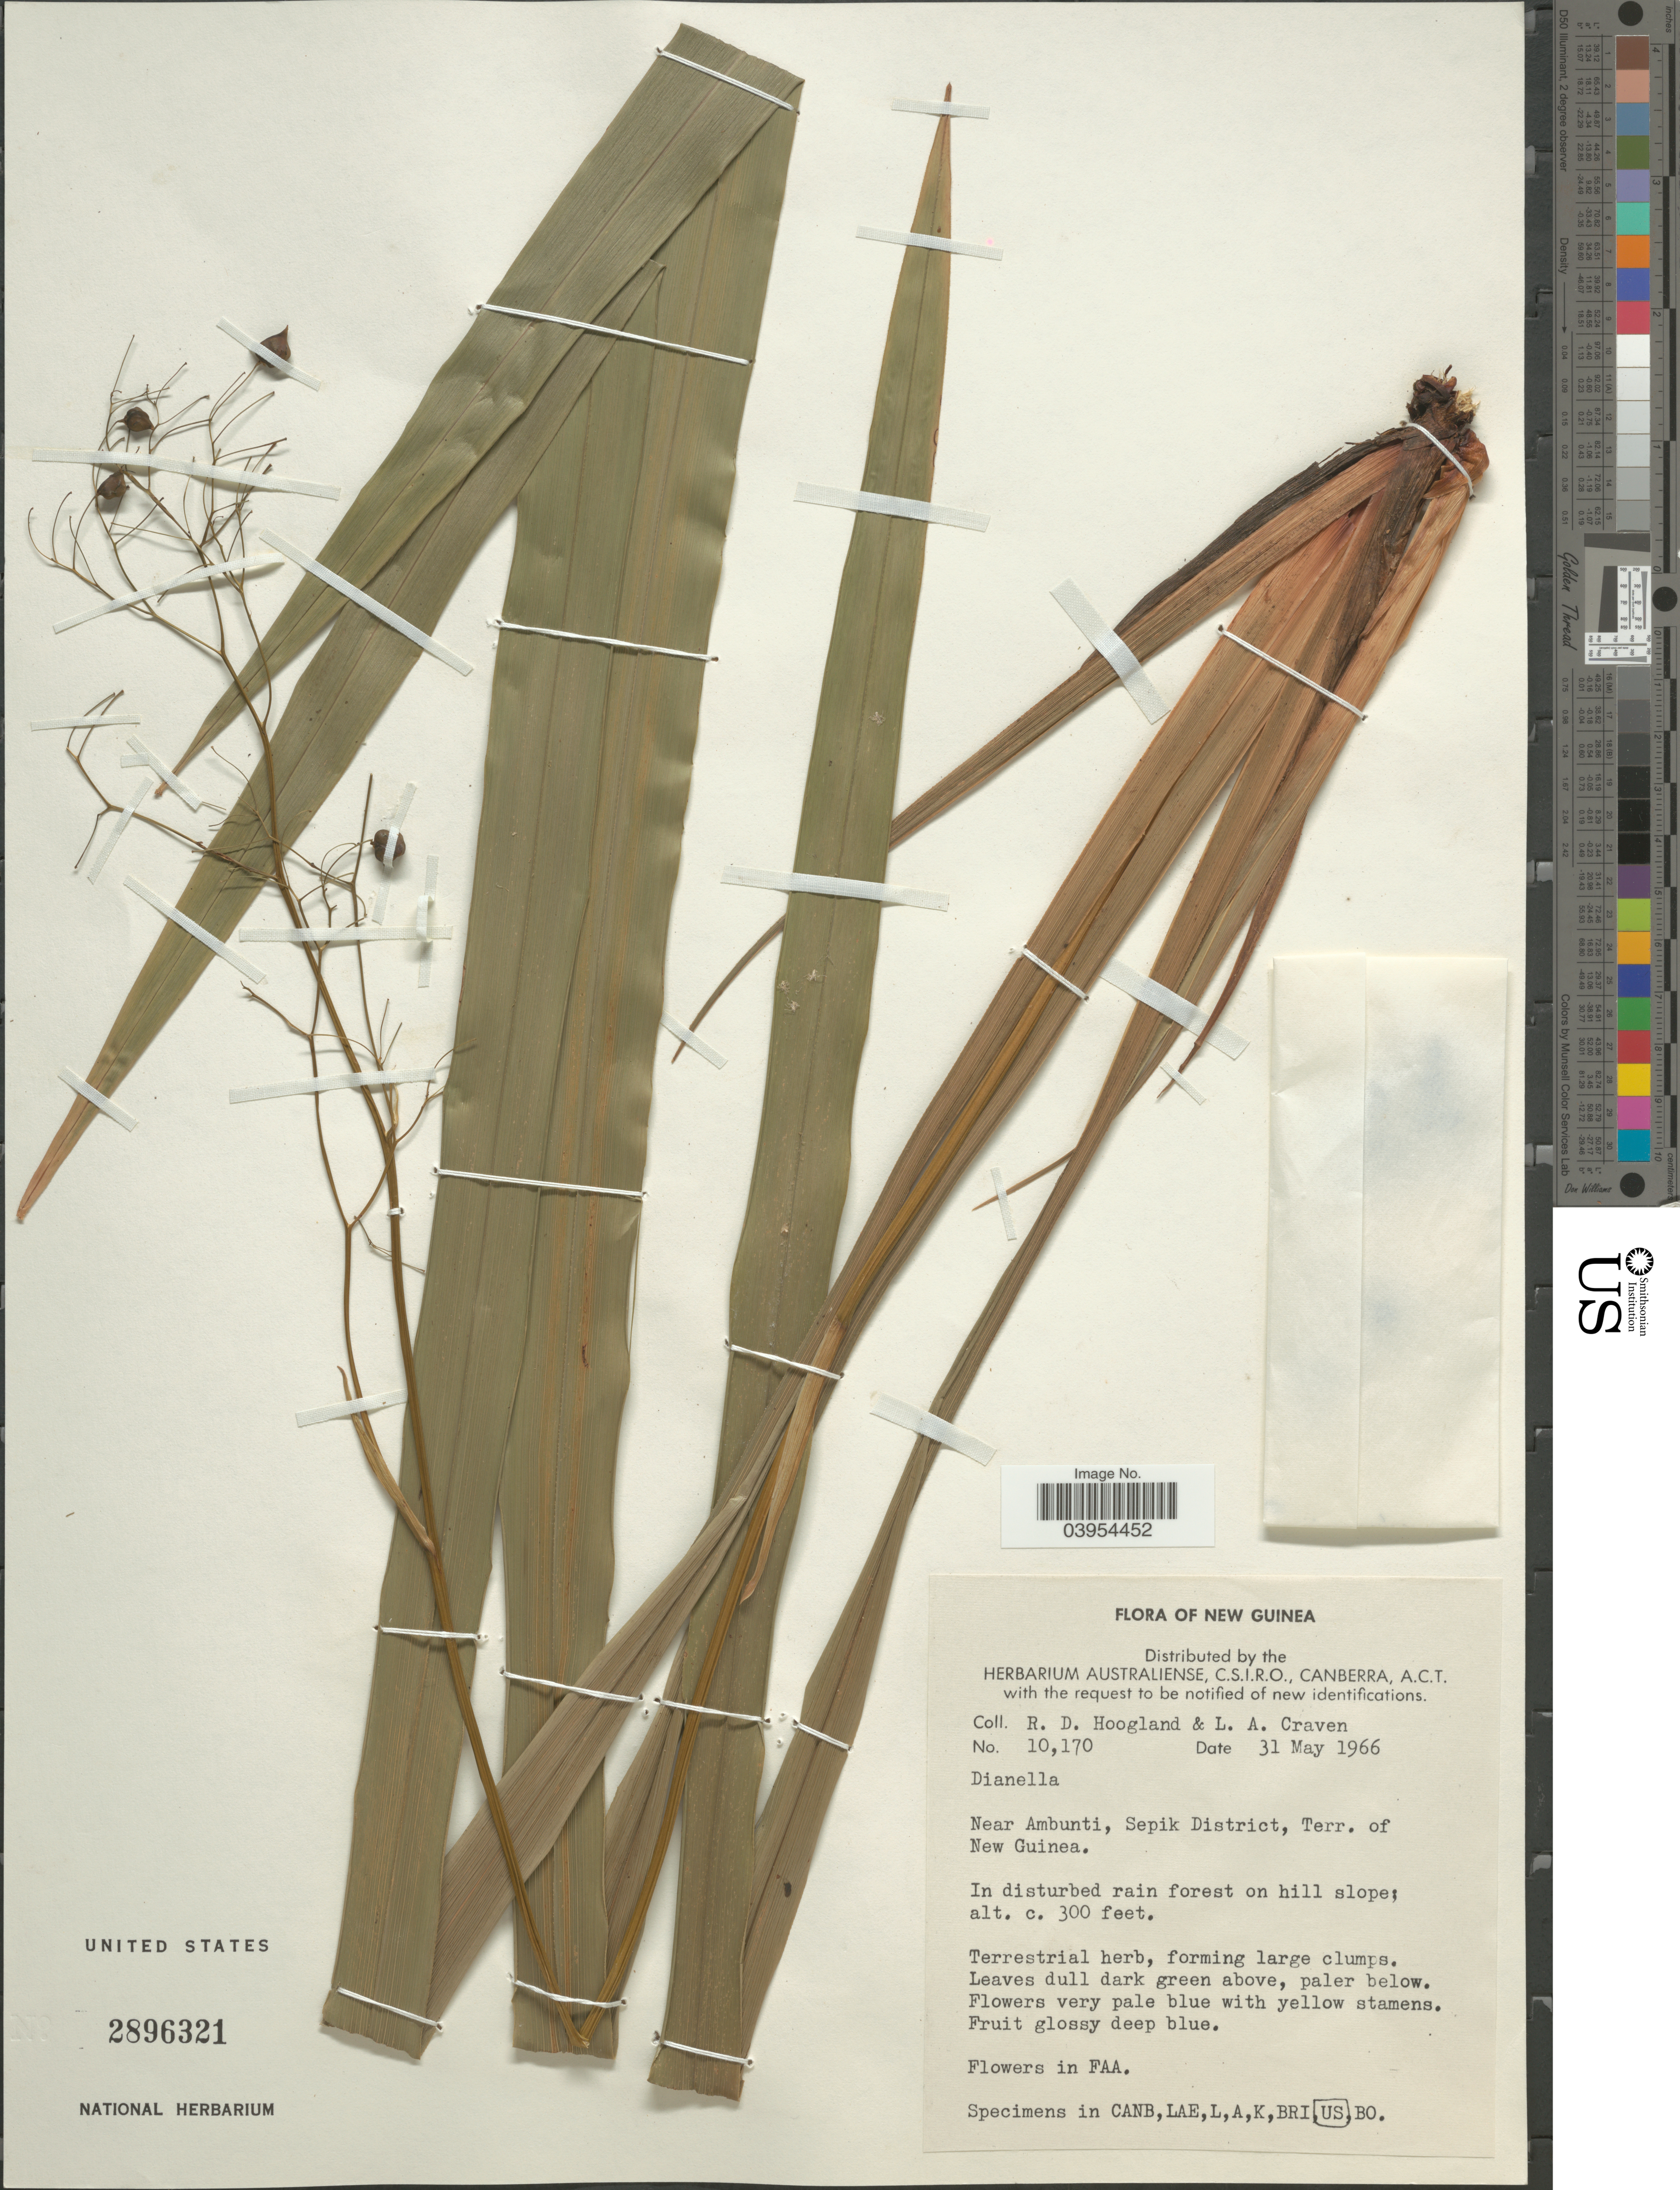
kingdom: Plantae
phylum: Tracheophyta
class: Liliopsida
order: Asparagales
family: Asphodelaceae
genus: Dianella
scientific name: Dianella sp.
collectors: R. D. Hoogland & L. A. Craven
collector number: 10170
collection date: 1966-05-31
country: Papua New Guinea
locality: New Guinea. Near Ambunti, Sepik District, Terr. of New Guinea.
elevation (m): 91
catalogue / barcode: US 2896321